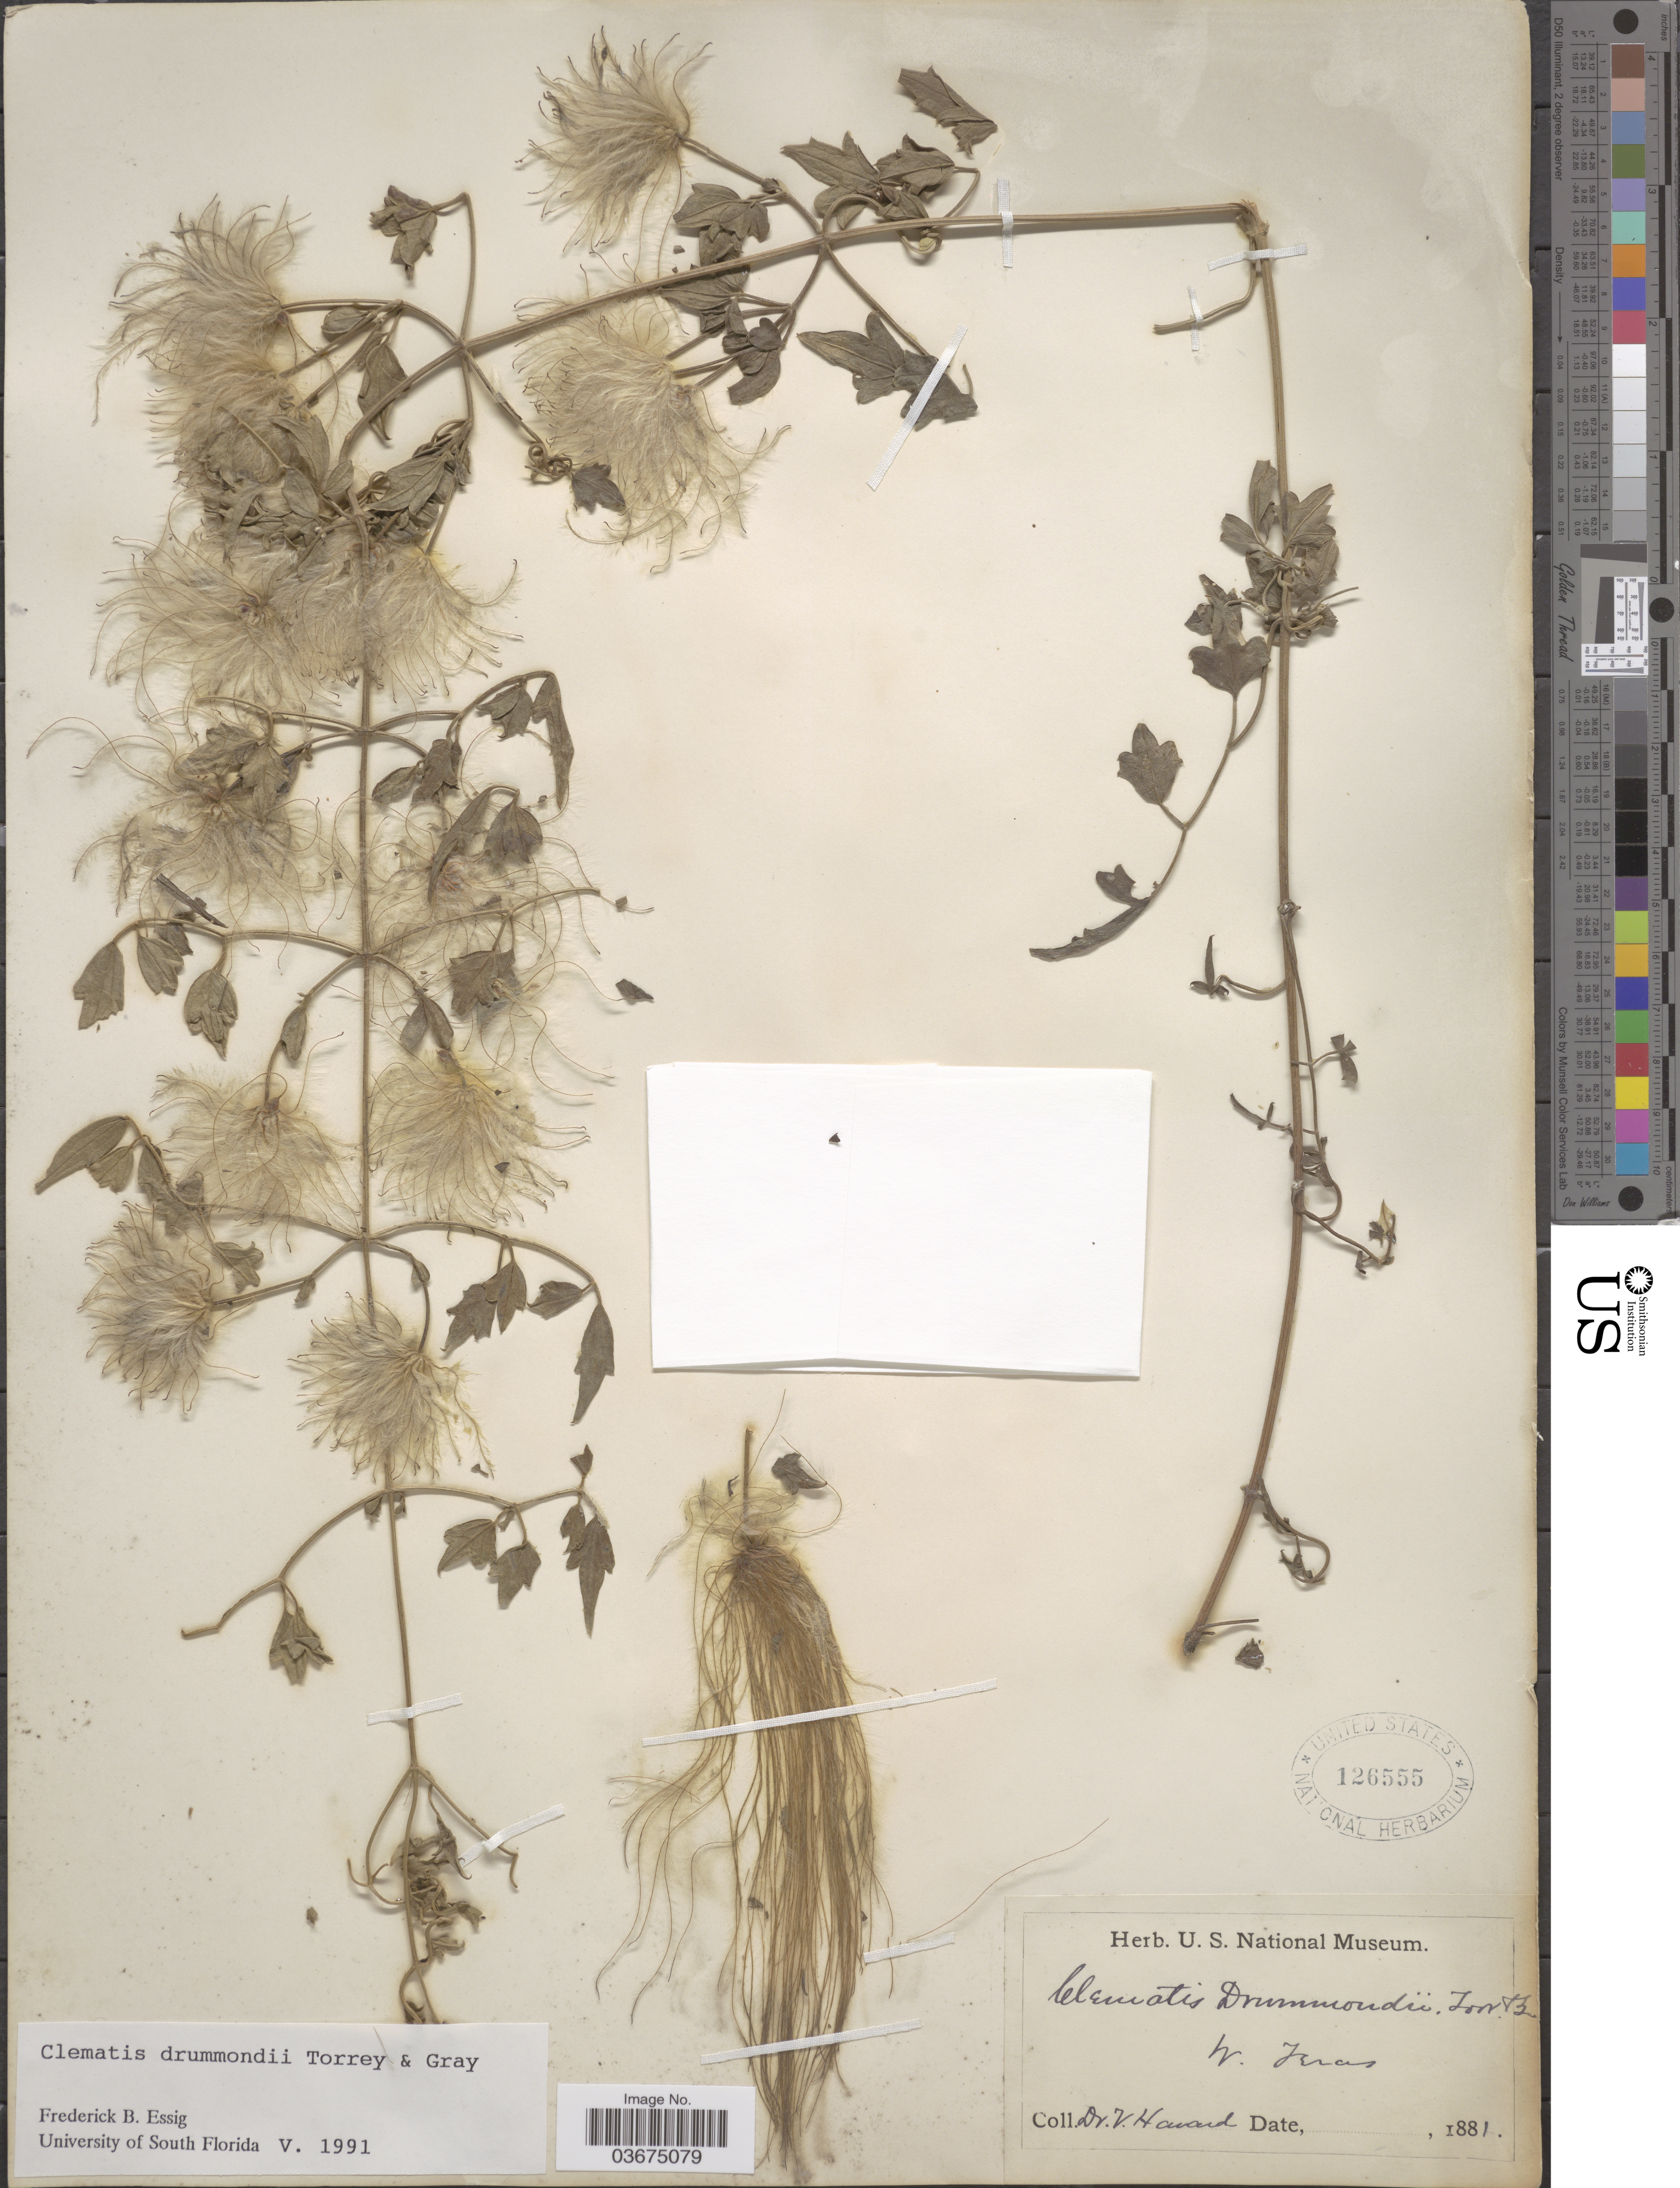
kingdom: Plantae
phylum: Tracheophyta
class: Magnoliopsida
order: Ranunculales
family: Ranunculaceae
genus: Clematis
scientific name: Clematis drummondii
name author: Torr. & A. Gray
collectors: V. Havard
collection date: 1881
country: United States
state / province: Texas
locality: W. Texas.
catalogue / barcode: US 126555